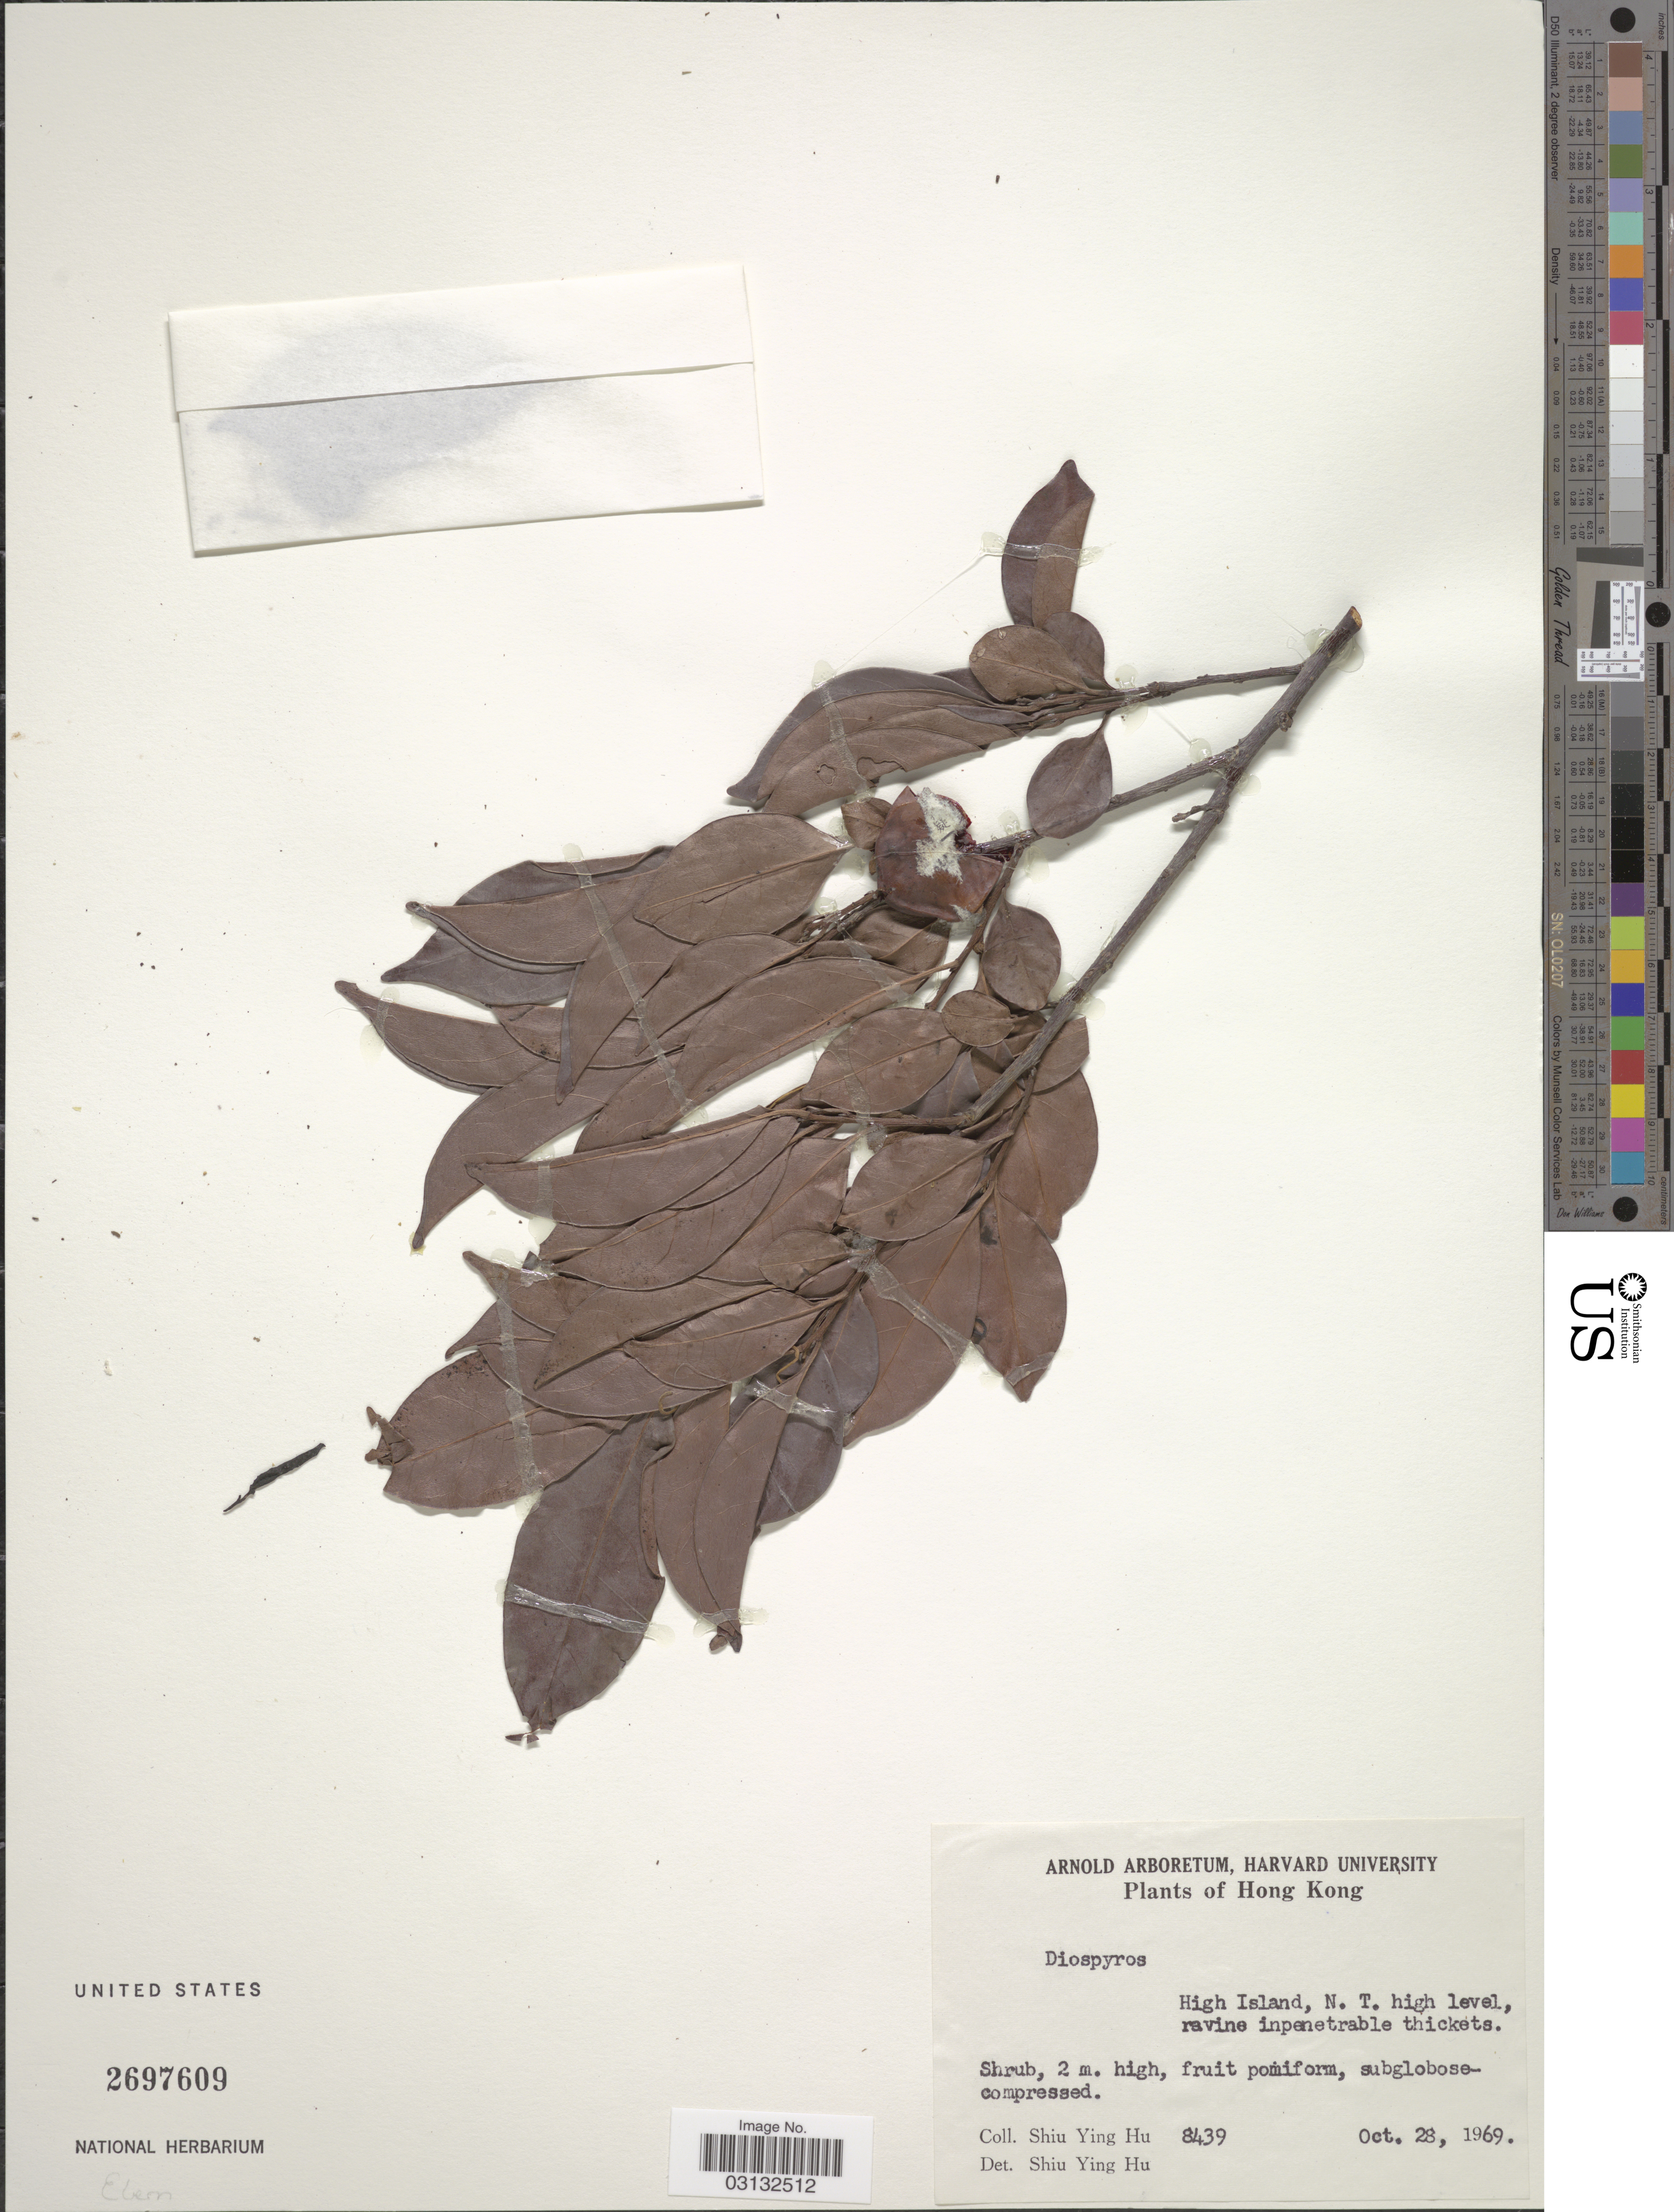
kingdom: Plantae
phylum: Tracheophyta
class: Magnoliopsida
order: Ericales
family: Ebenaceae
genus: Diospyros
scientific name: Diospyros sp.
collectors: S. Y. Hu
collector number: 8439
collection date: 1969-10-28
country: China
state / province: Hong Kong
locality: High Island, N. T.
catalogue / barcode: US 2697609